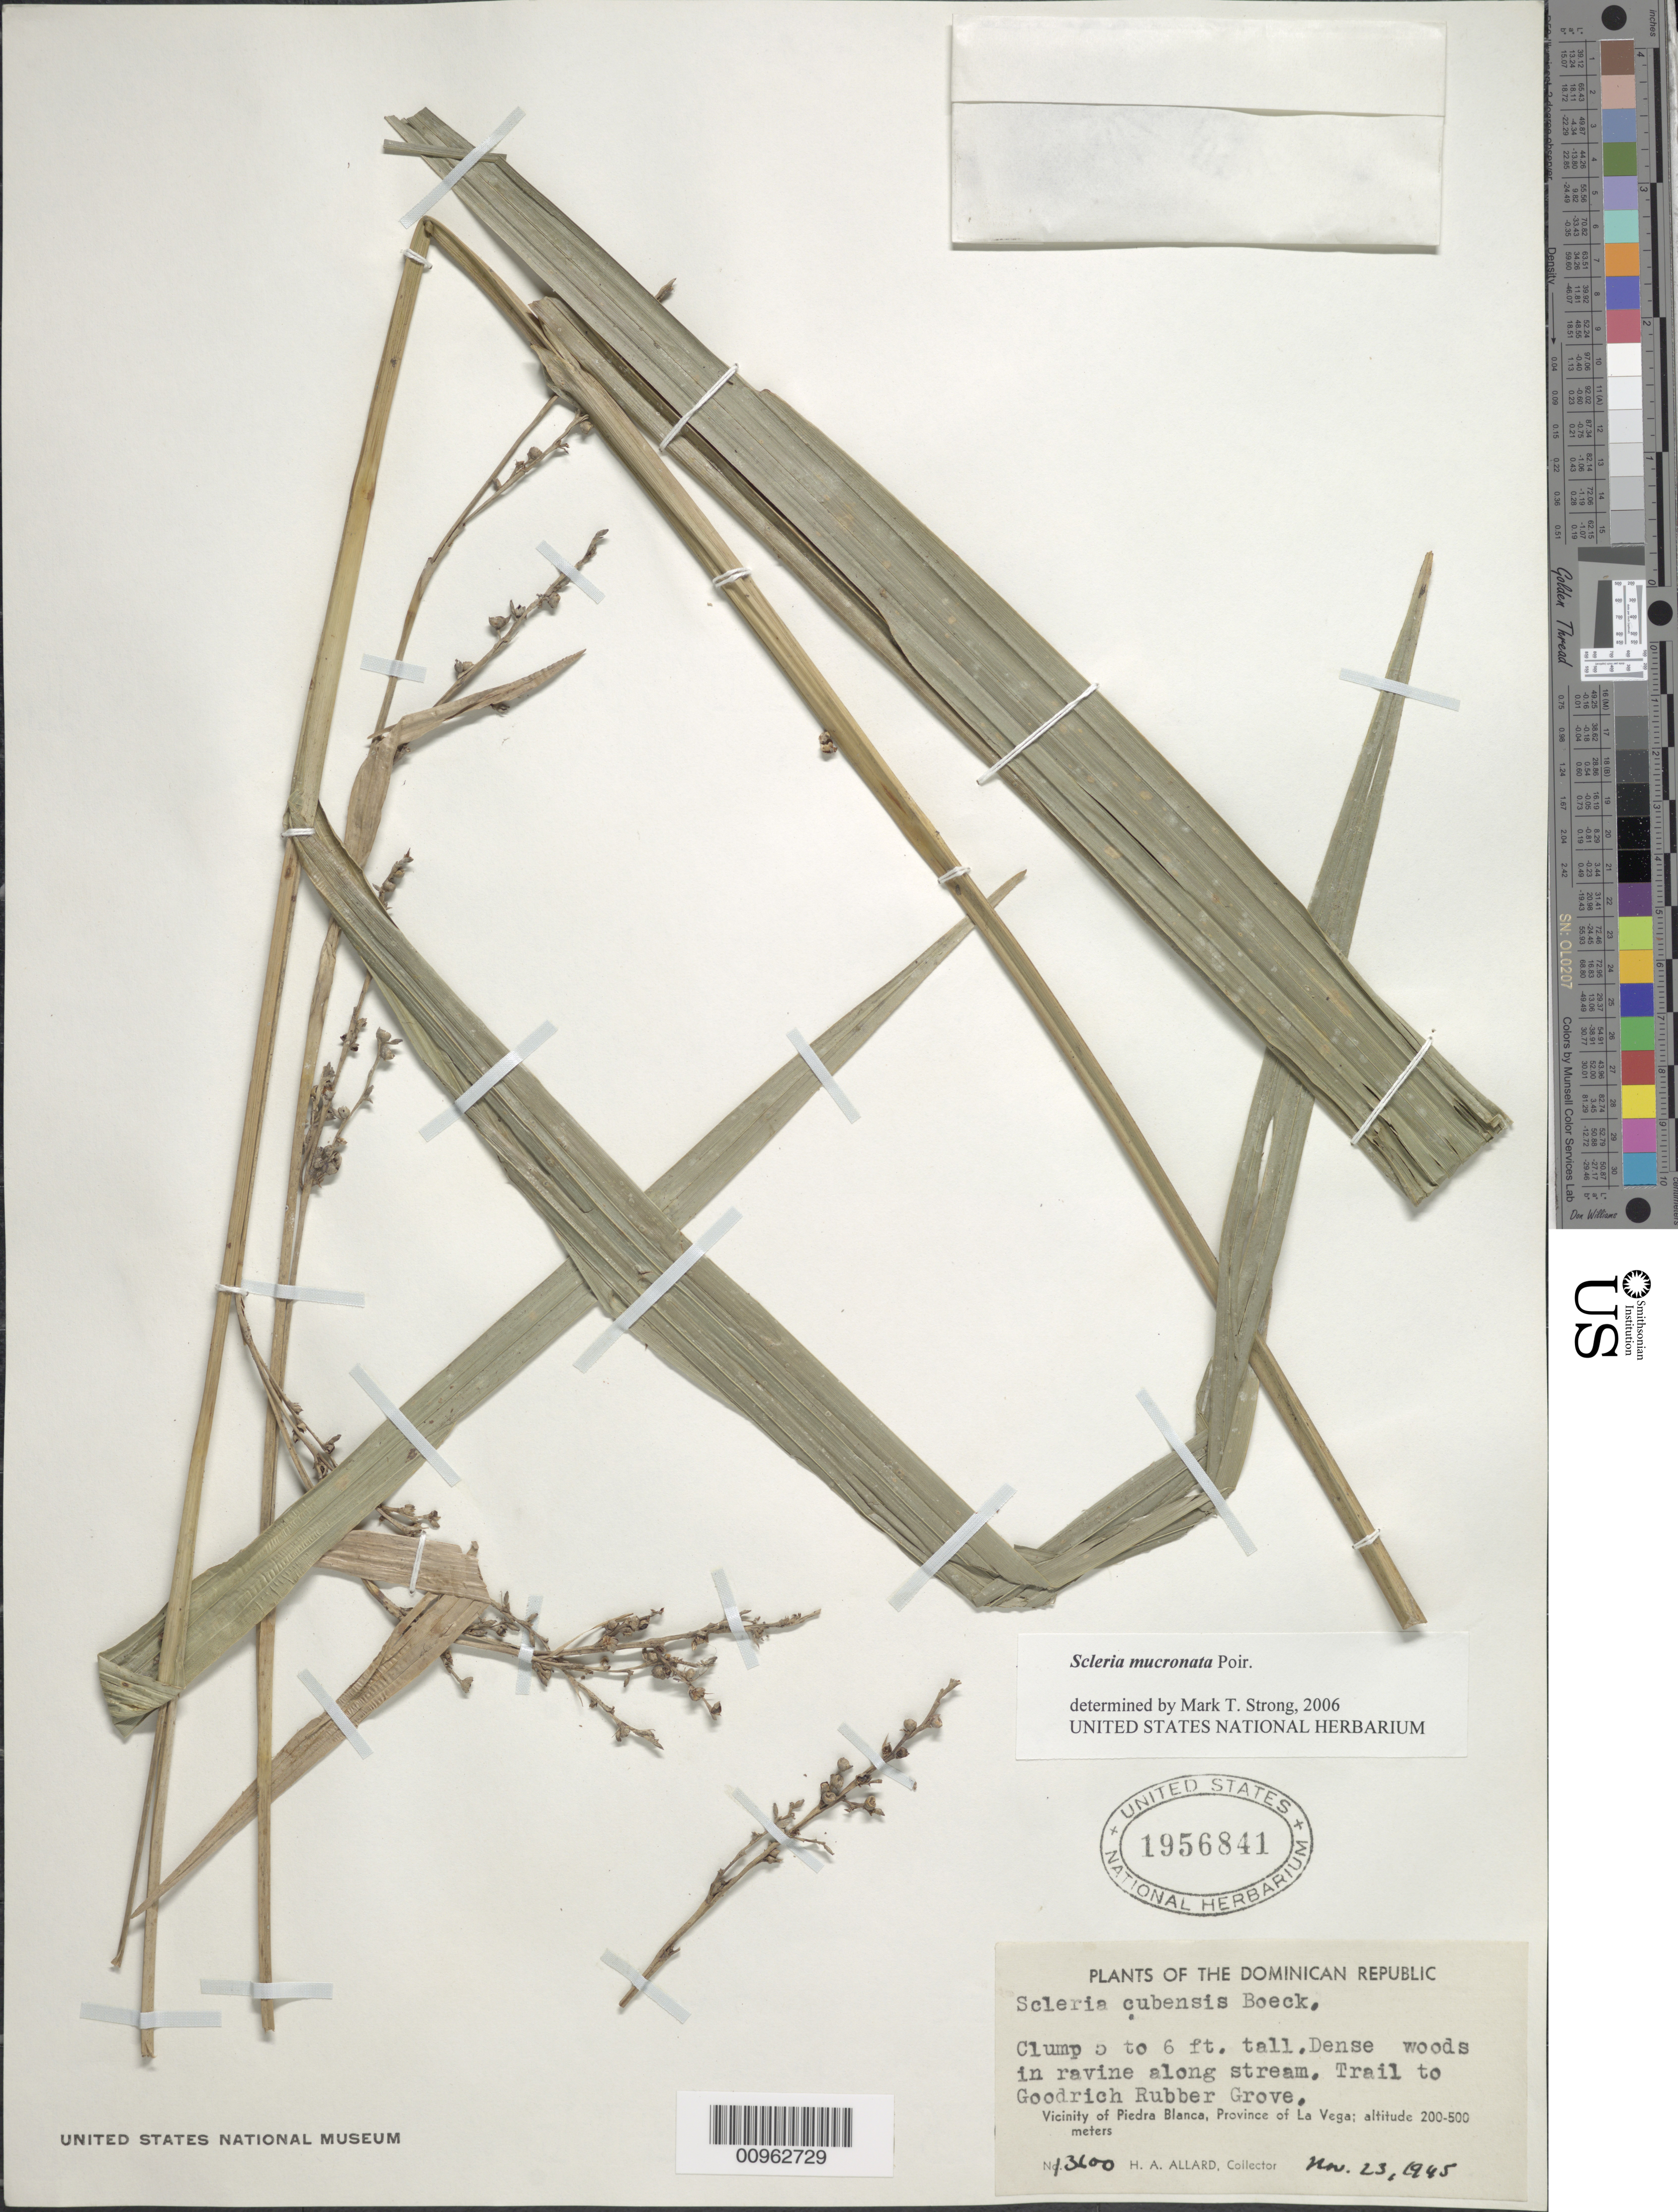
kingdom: Plantae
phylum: Tracheophyta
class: Liliopsida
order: Poales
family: Cyperaceae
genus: Scleria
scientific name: Scleria mucronata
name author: Poir.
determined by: Strong, M. T., (US), Smithsonian Institution - National Museum of Natural History (UNITED STATES)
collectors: H. A. Allard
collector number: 13600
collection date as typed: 23 Nov 1945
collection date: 1945-11-23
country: Dominican Republic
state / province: La Vega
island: Hispaniola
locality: Vicinity of Piedra Blanca, trail to Goodrich Rubber Grove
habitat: Dense woods in ravine along stream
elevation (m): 200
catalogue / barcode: US 1956841